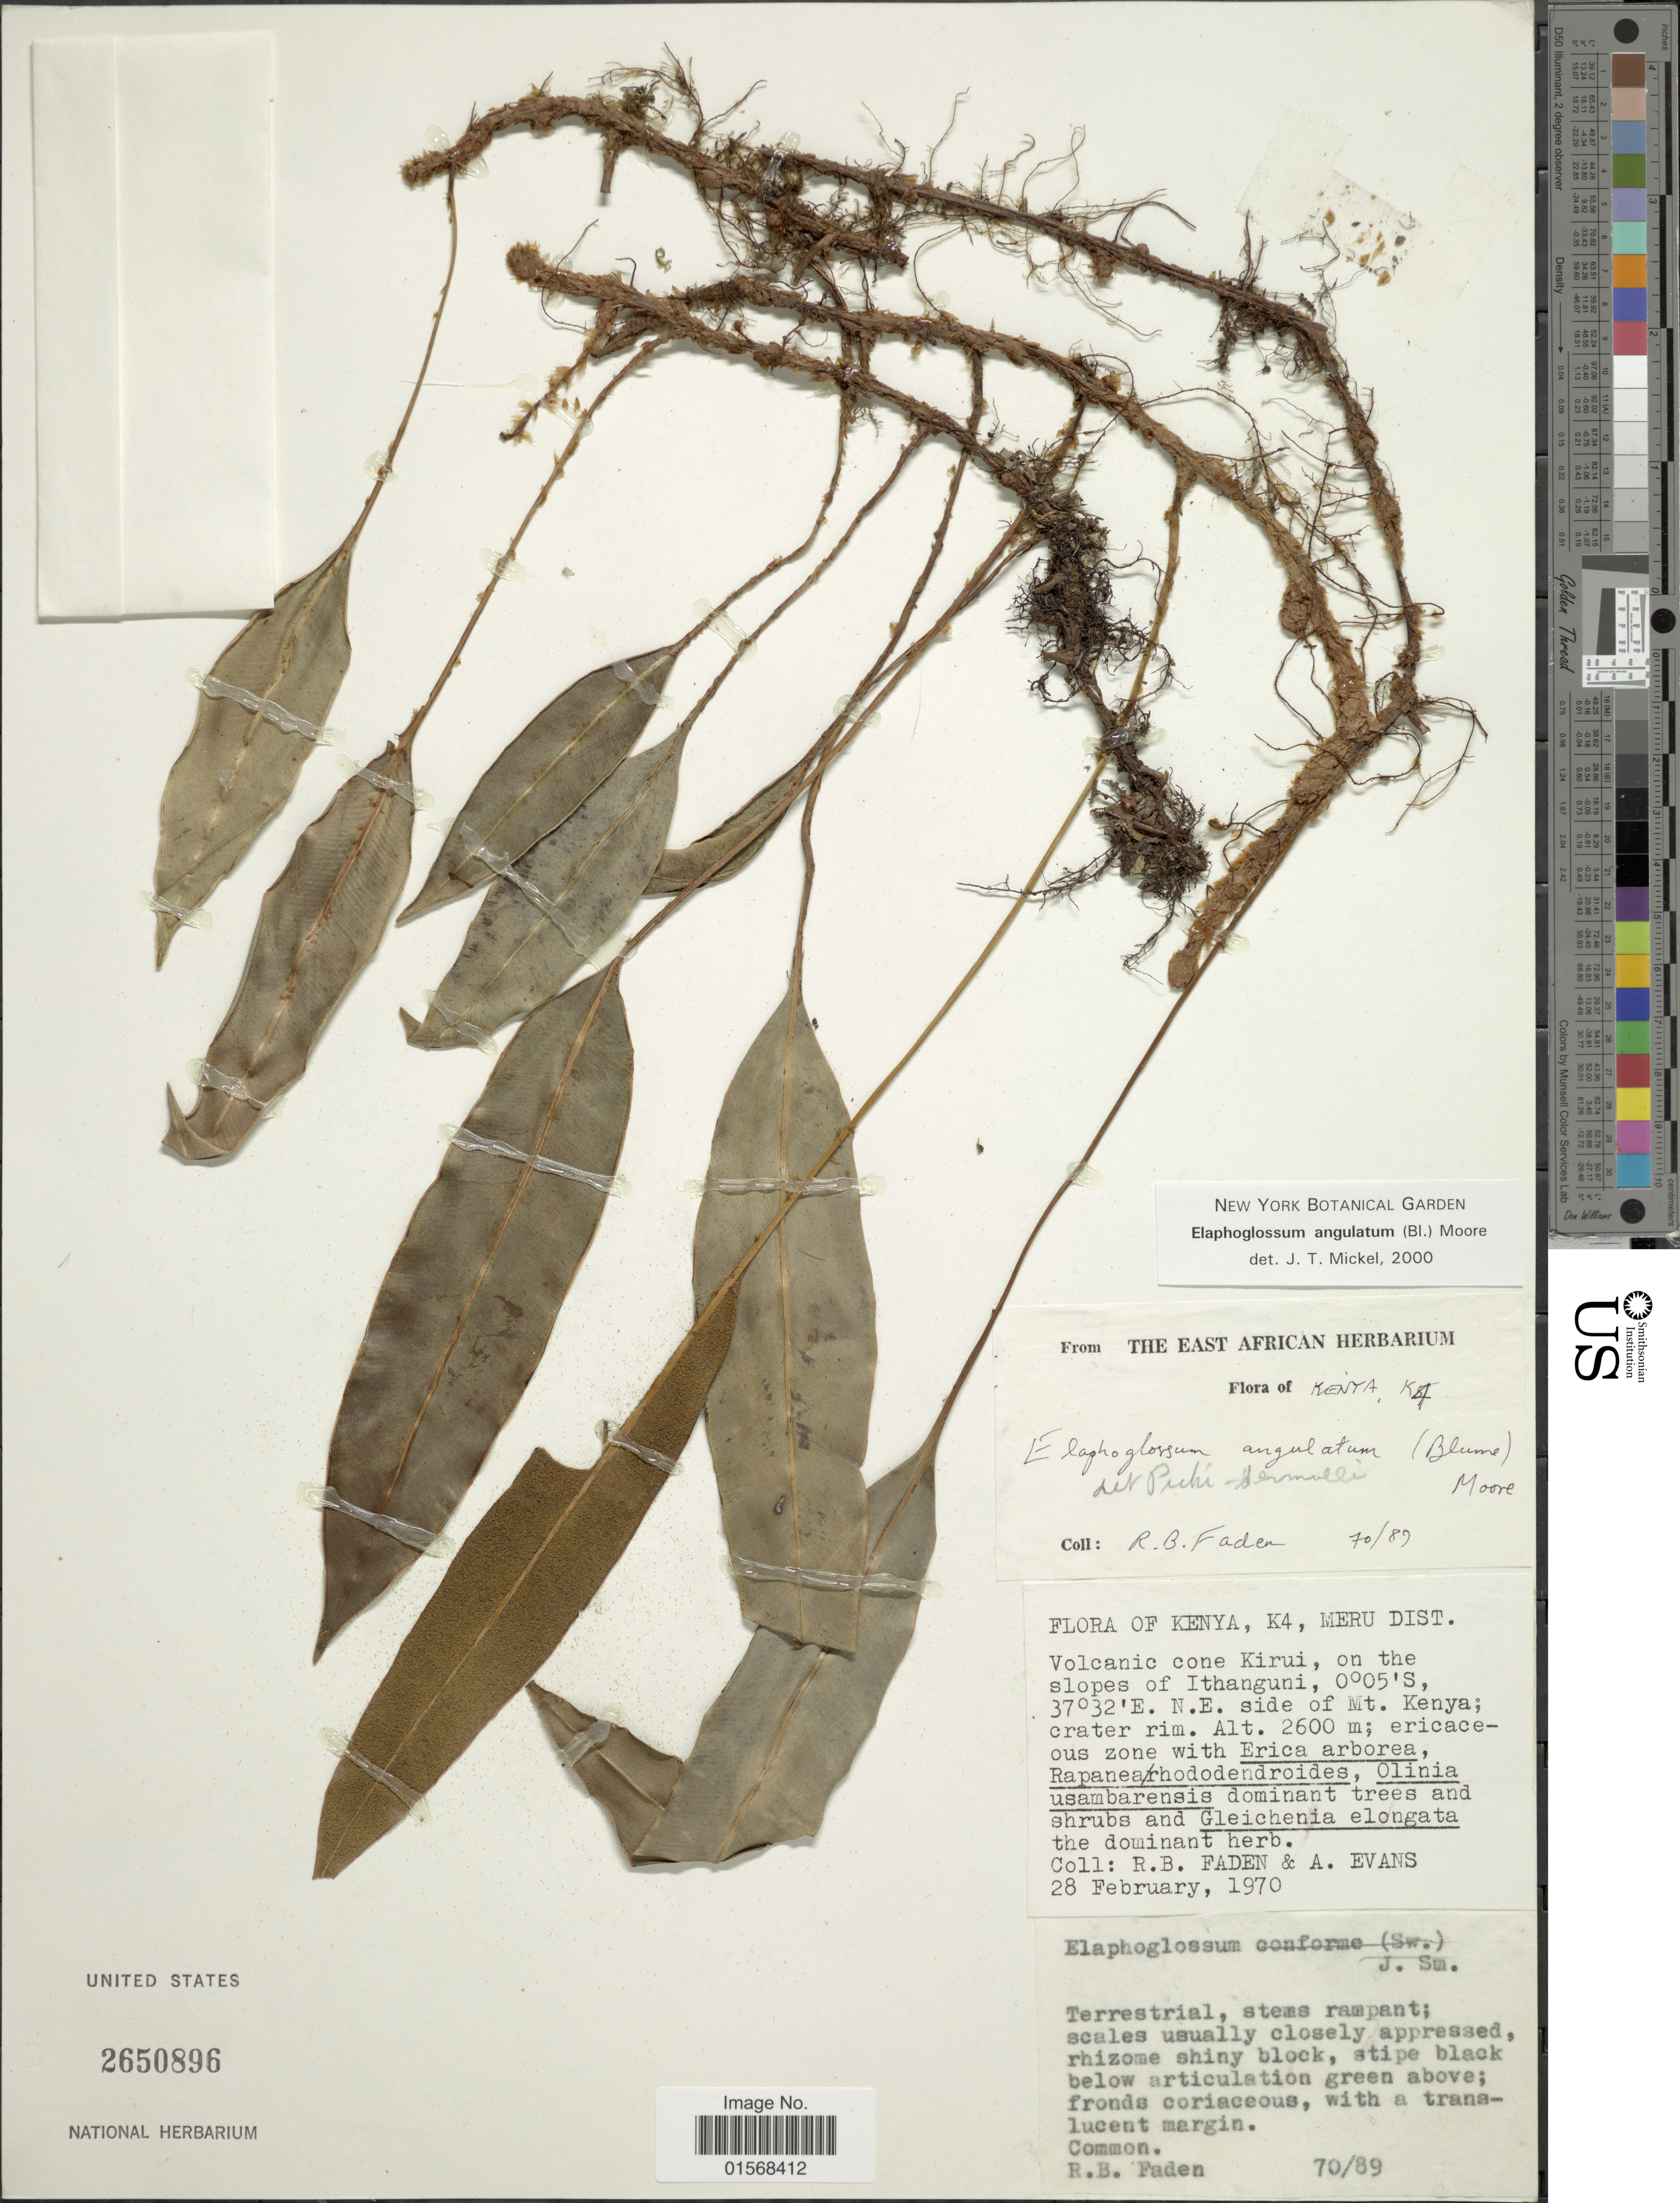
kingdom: Plantae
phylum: Tracheophyta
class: Polypodiopsida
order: Polypodiales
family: Dryopteridaceae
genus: Elaphoglossum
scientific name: Elaphoglossum angulatum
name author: (Blume) T. Moore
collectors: R. B. Faden & A. Evans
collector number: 70/89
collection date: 1970-02-28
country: Kenya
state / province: Meru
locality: Kenya, K4, Meru District. Volcanic cone Kirui, on the slopes of Ithanguni. N.E. side of Mt. Kenya.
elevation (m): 2600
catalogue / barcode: US 2650896